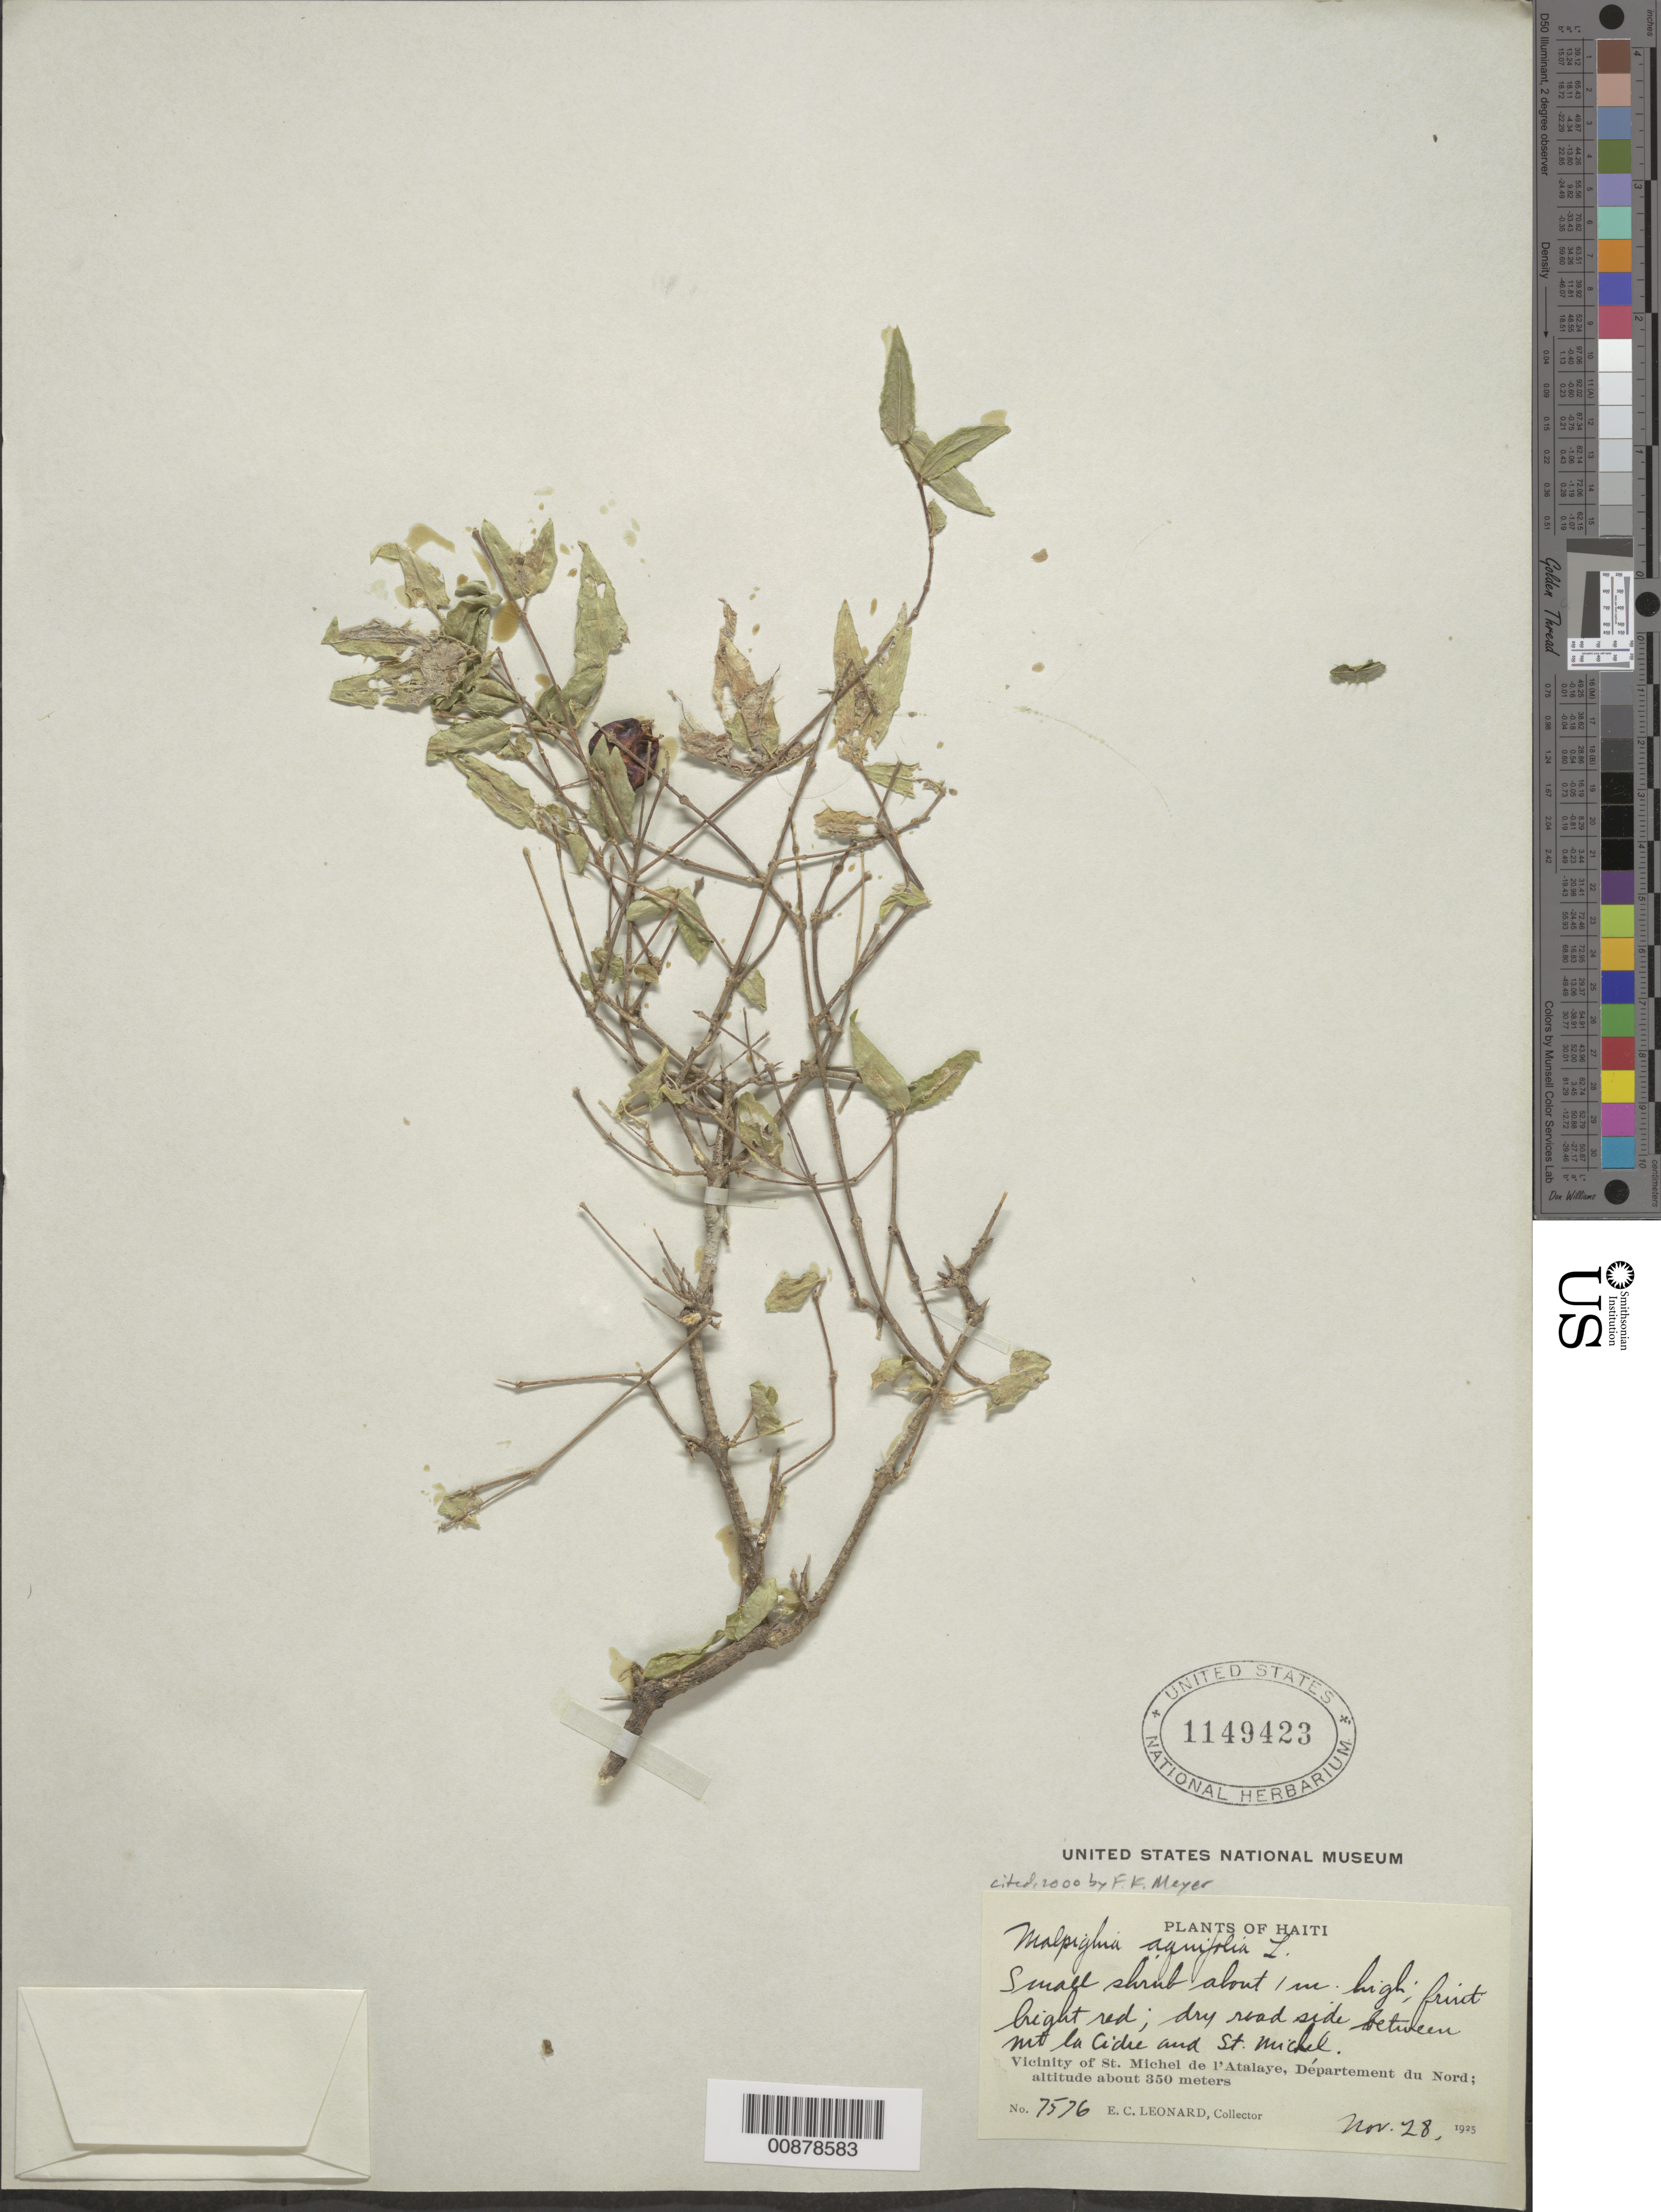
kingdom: Plantae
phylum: Tracheophyta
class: Magnoliopsida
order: Malpighiales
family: Malpighiaceae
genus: Malpighia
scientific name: Malpighia aquifolia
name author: L.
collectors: E. C. Leonard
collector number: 7576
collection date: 1925-11-28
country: Haiti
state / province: Nord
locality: Dry road side between Mt la Cidre and St. Michel. Vicinity of St. Michel de l'Atalaye, Département du Nord.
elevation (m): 350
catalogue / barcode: US 1149423